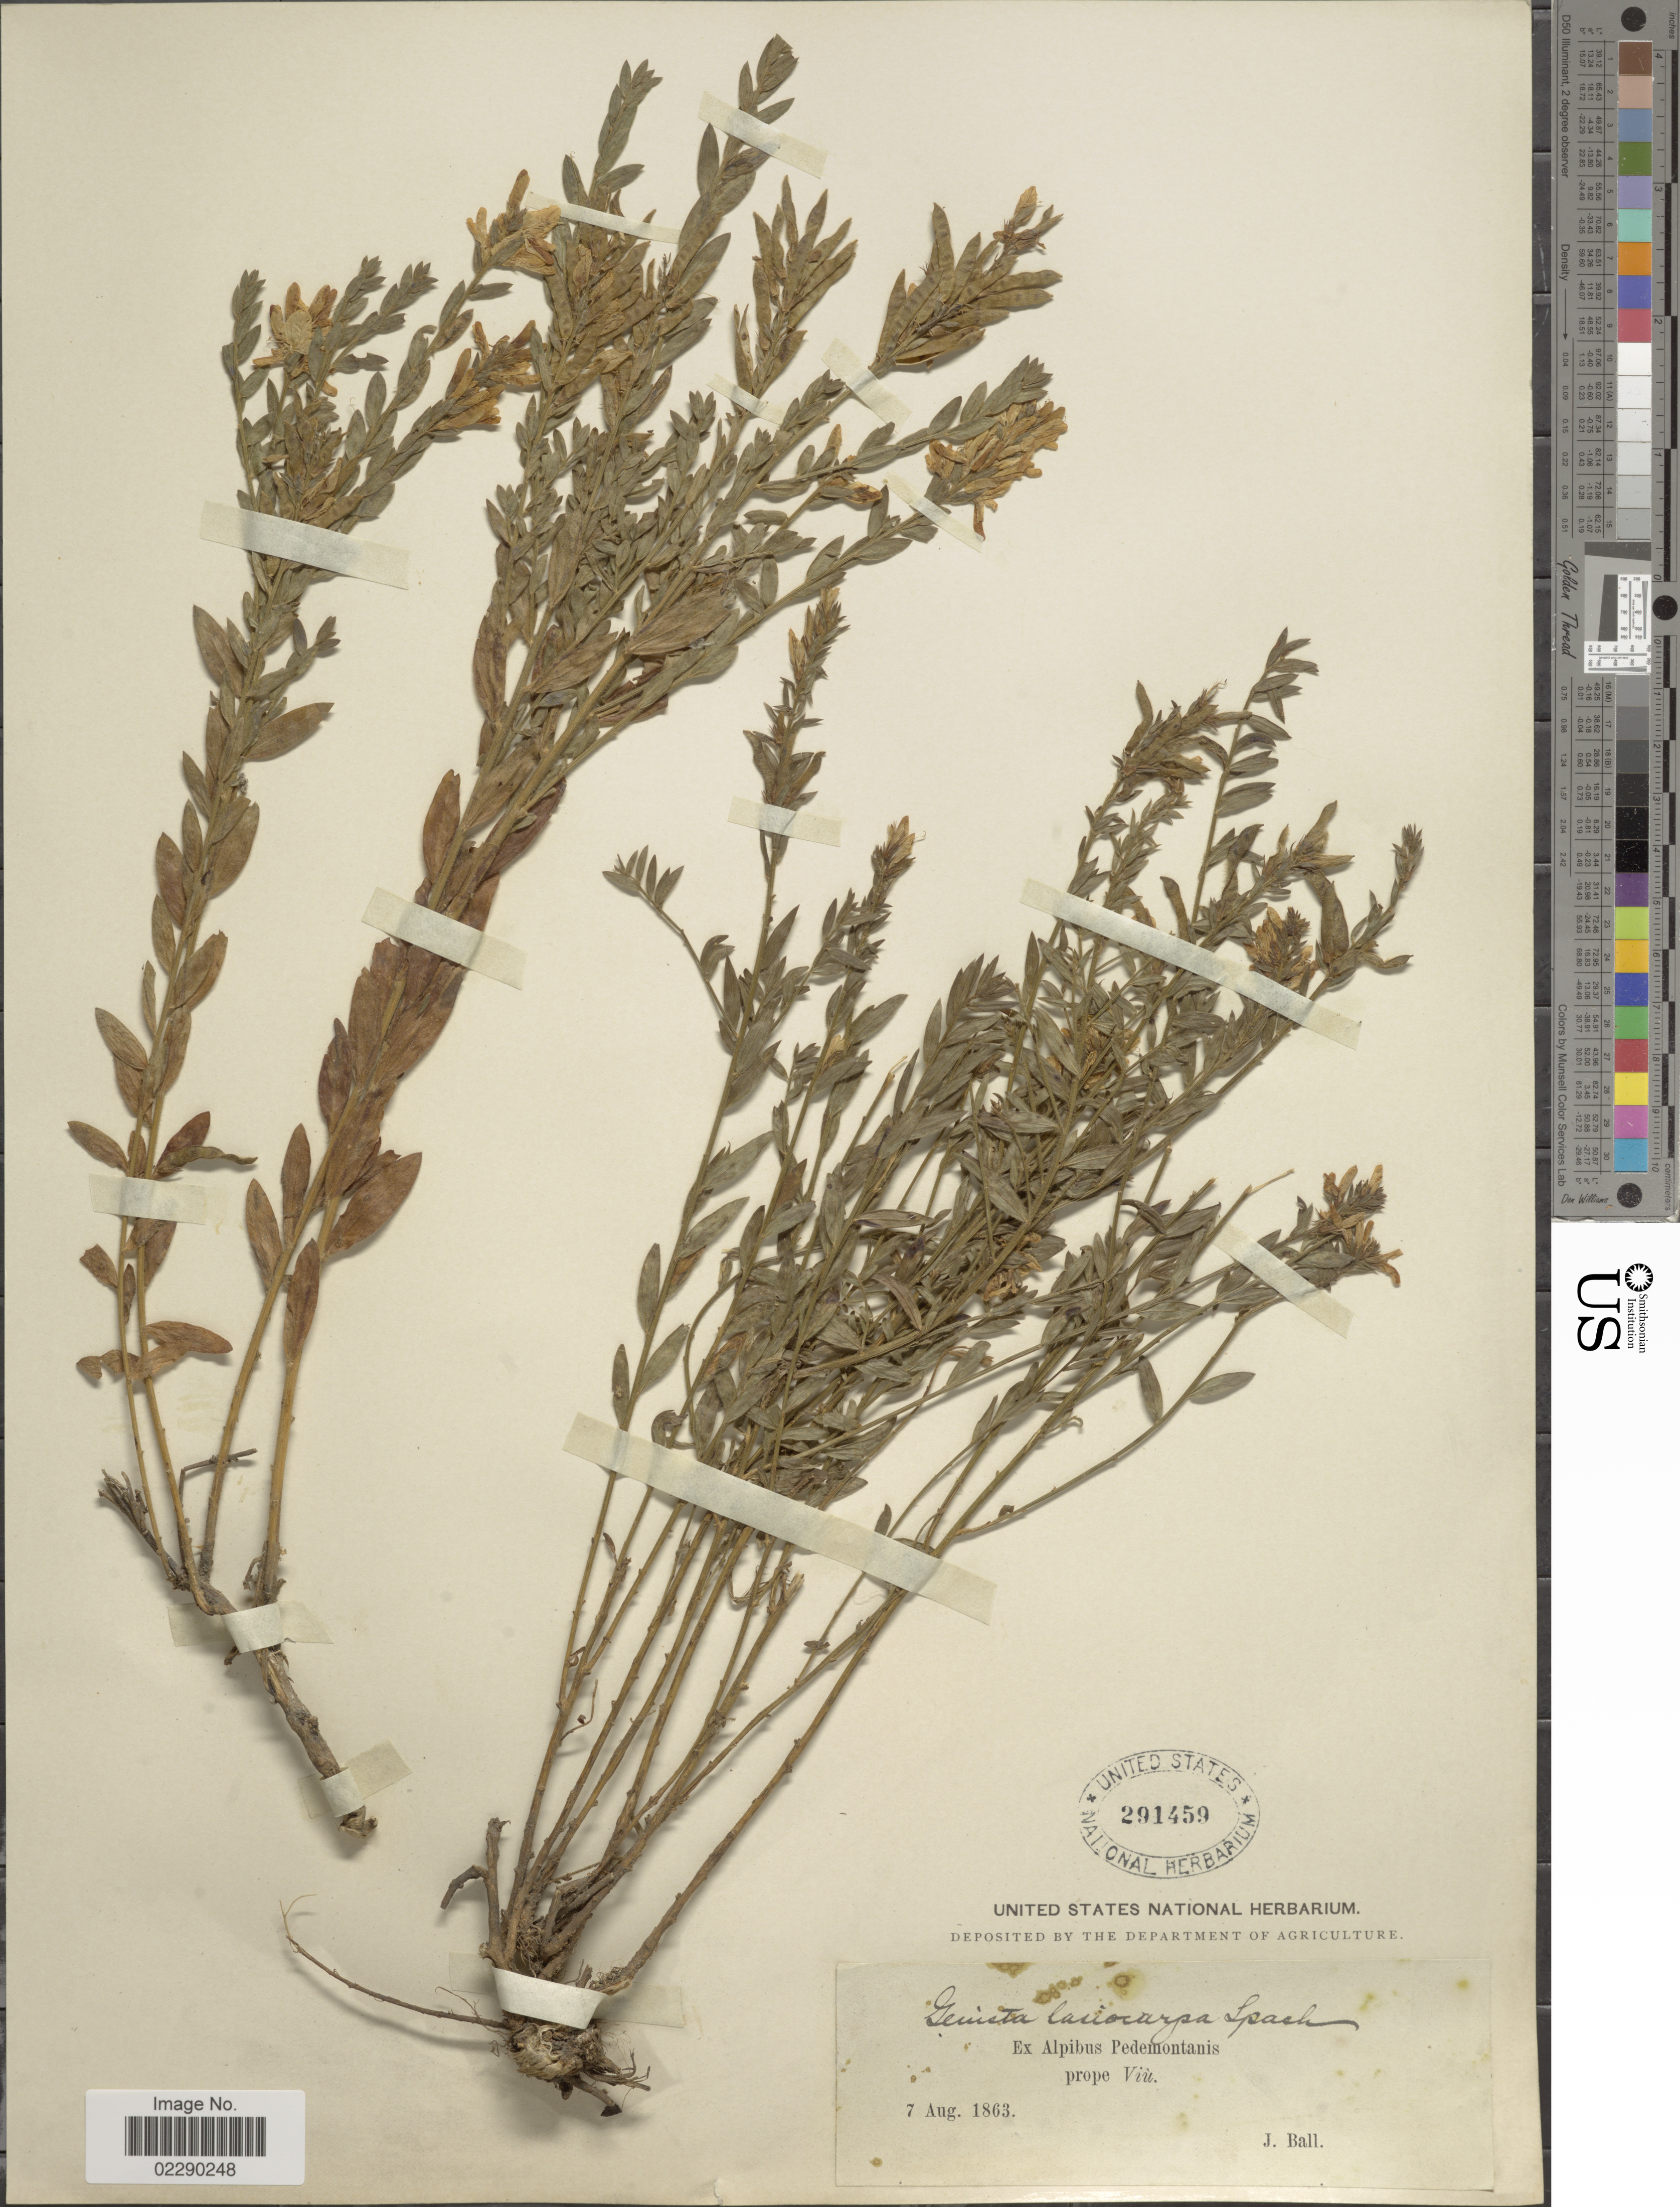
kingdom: Plantae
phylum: Tracheophyta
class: Magnoliopsida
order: Fabales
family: Fabaceae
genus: Genista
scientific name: Genista lasiocarpa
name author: Spach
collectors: J. Ball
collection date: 1863-08-07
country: Italy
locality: Alpibus Pedemontanis, prope Viu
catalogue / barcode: US 291459